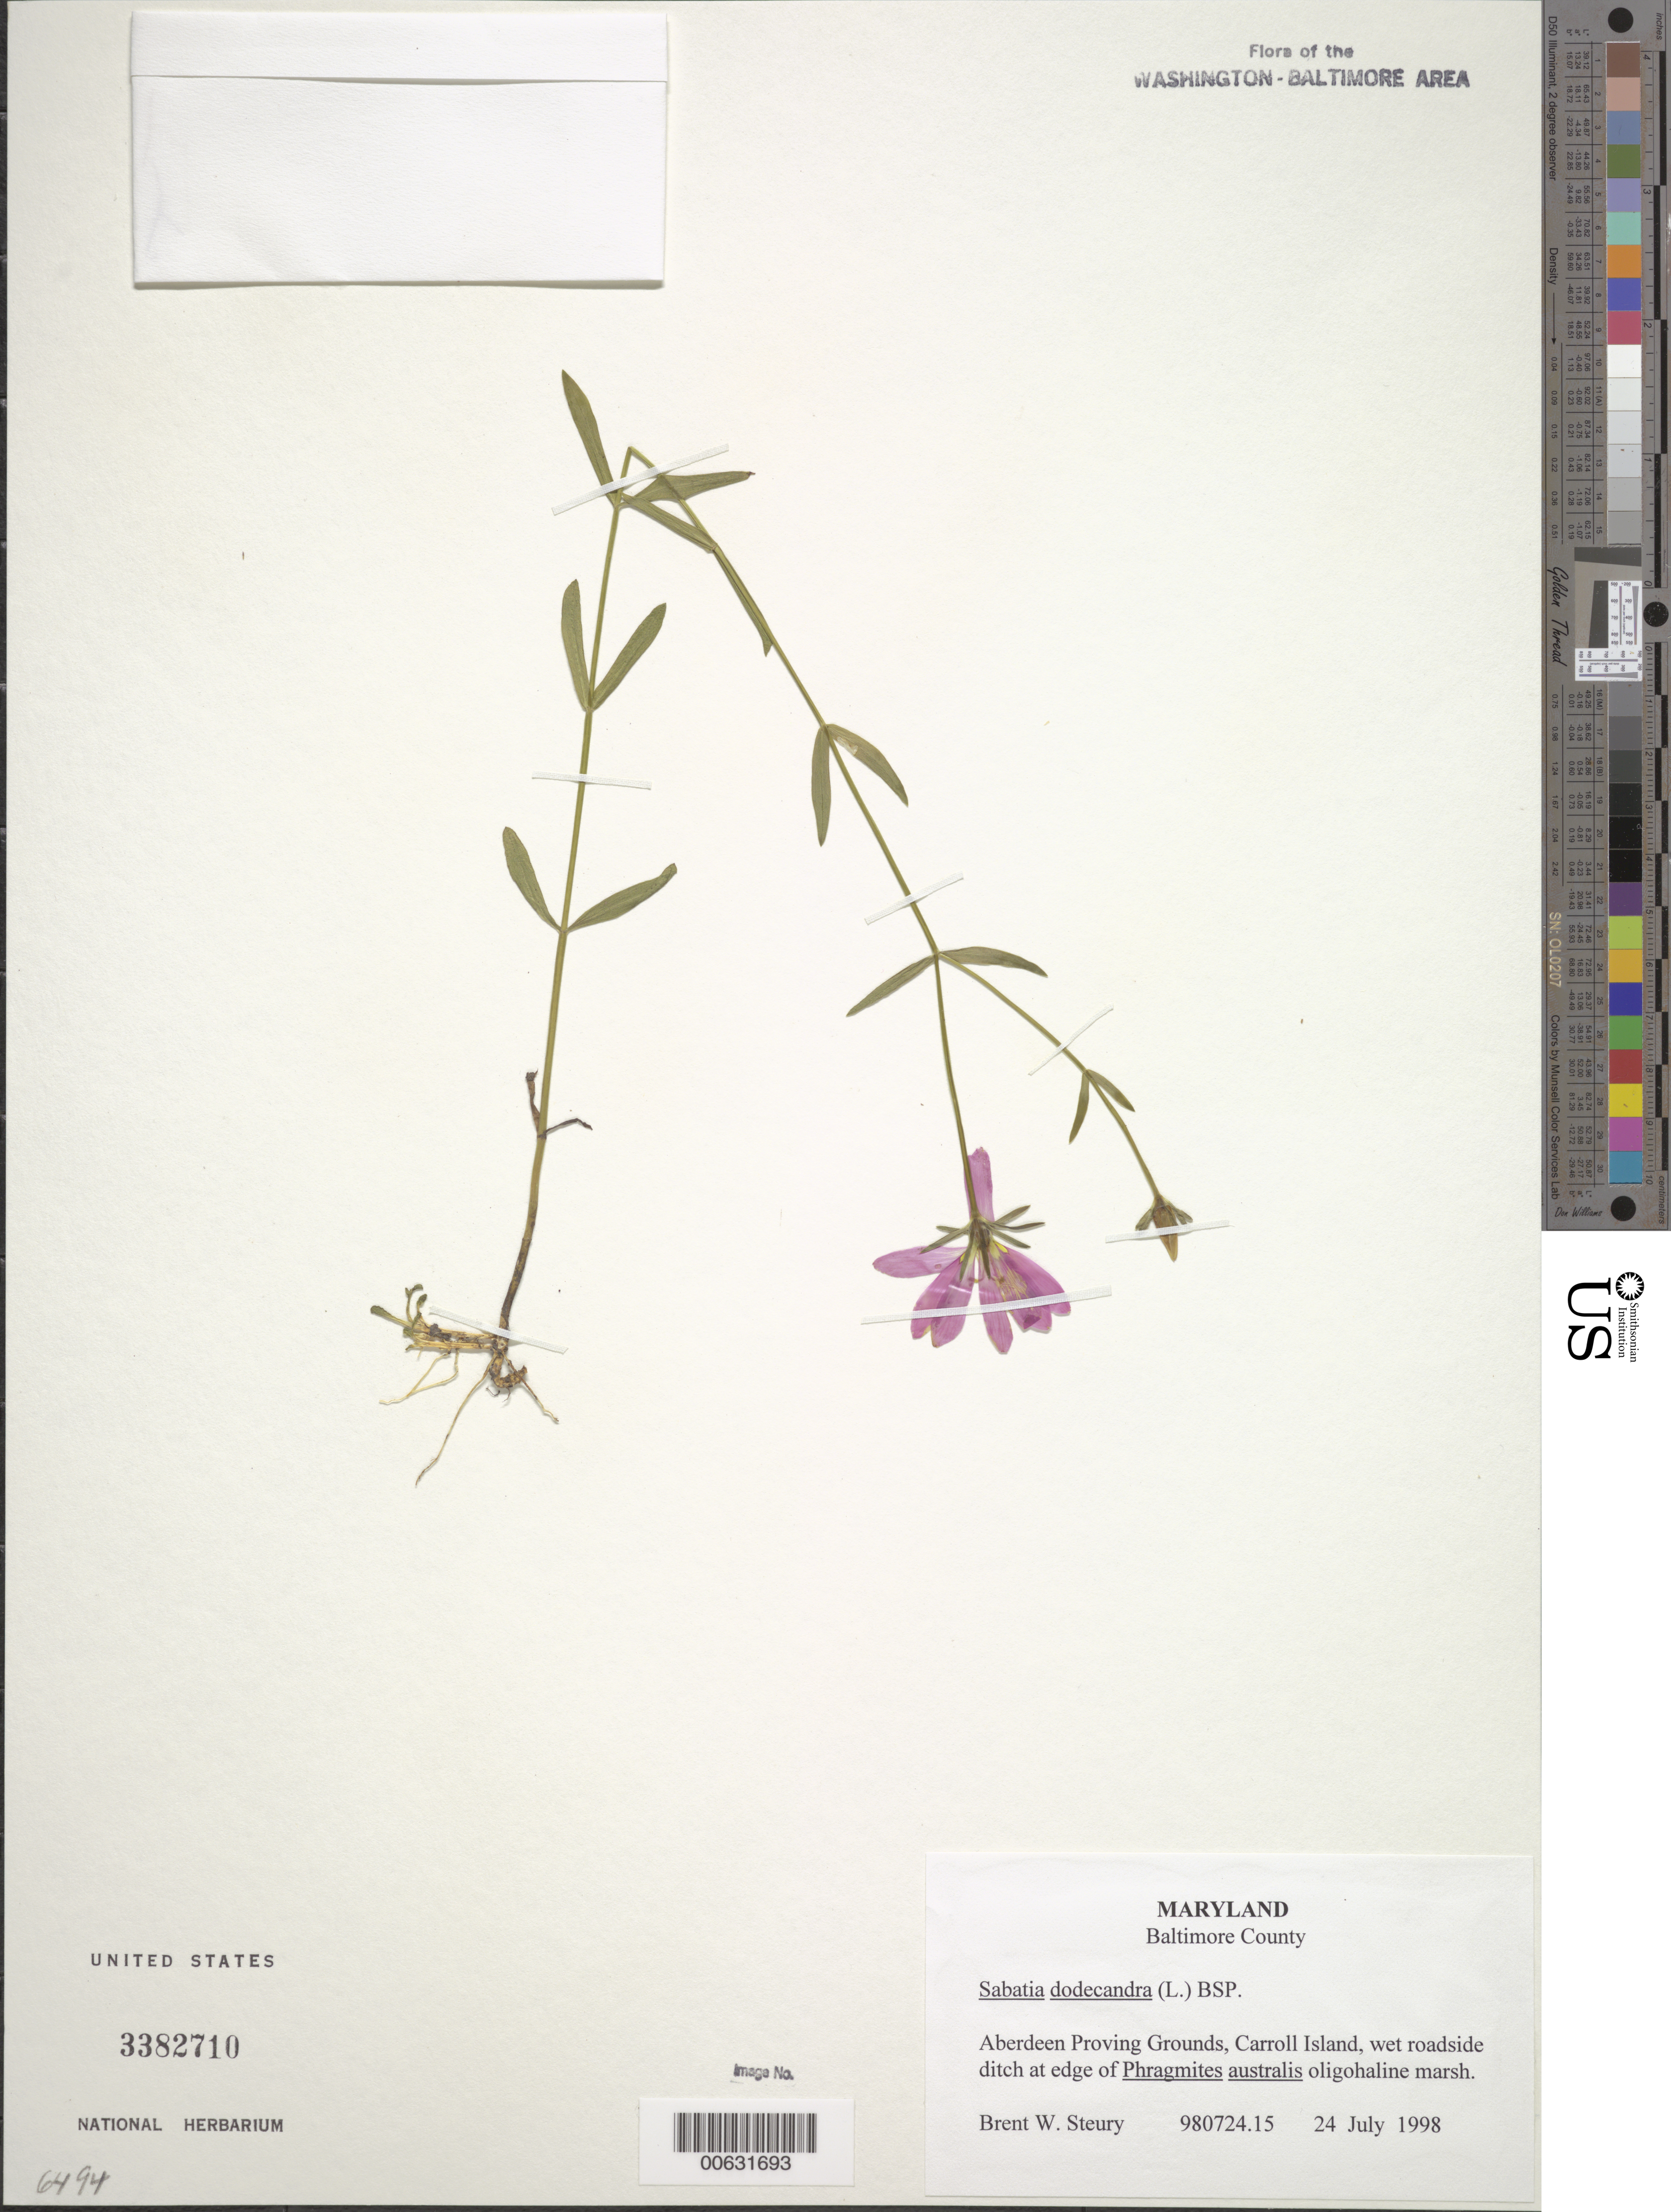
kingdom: Plantae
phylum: Tracheophyta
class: Magnoliopsida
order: Gentianales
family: Gentianaceae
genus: Sabatia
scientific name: Sabatia dodecandra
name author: (L.) Britton, Stearns & Poggenb.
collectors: B. Steury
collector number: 980724.15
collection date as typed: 24 Jul 1998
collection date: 1998-07-24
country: United States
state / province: Maryland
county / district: Baltimore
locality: Aberdeen Proving Grounds, Carroll Island.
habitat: Wet roadside ditch at edge of Phragmites australis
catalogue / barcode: US 3382710